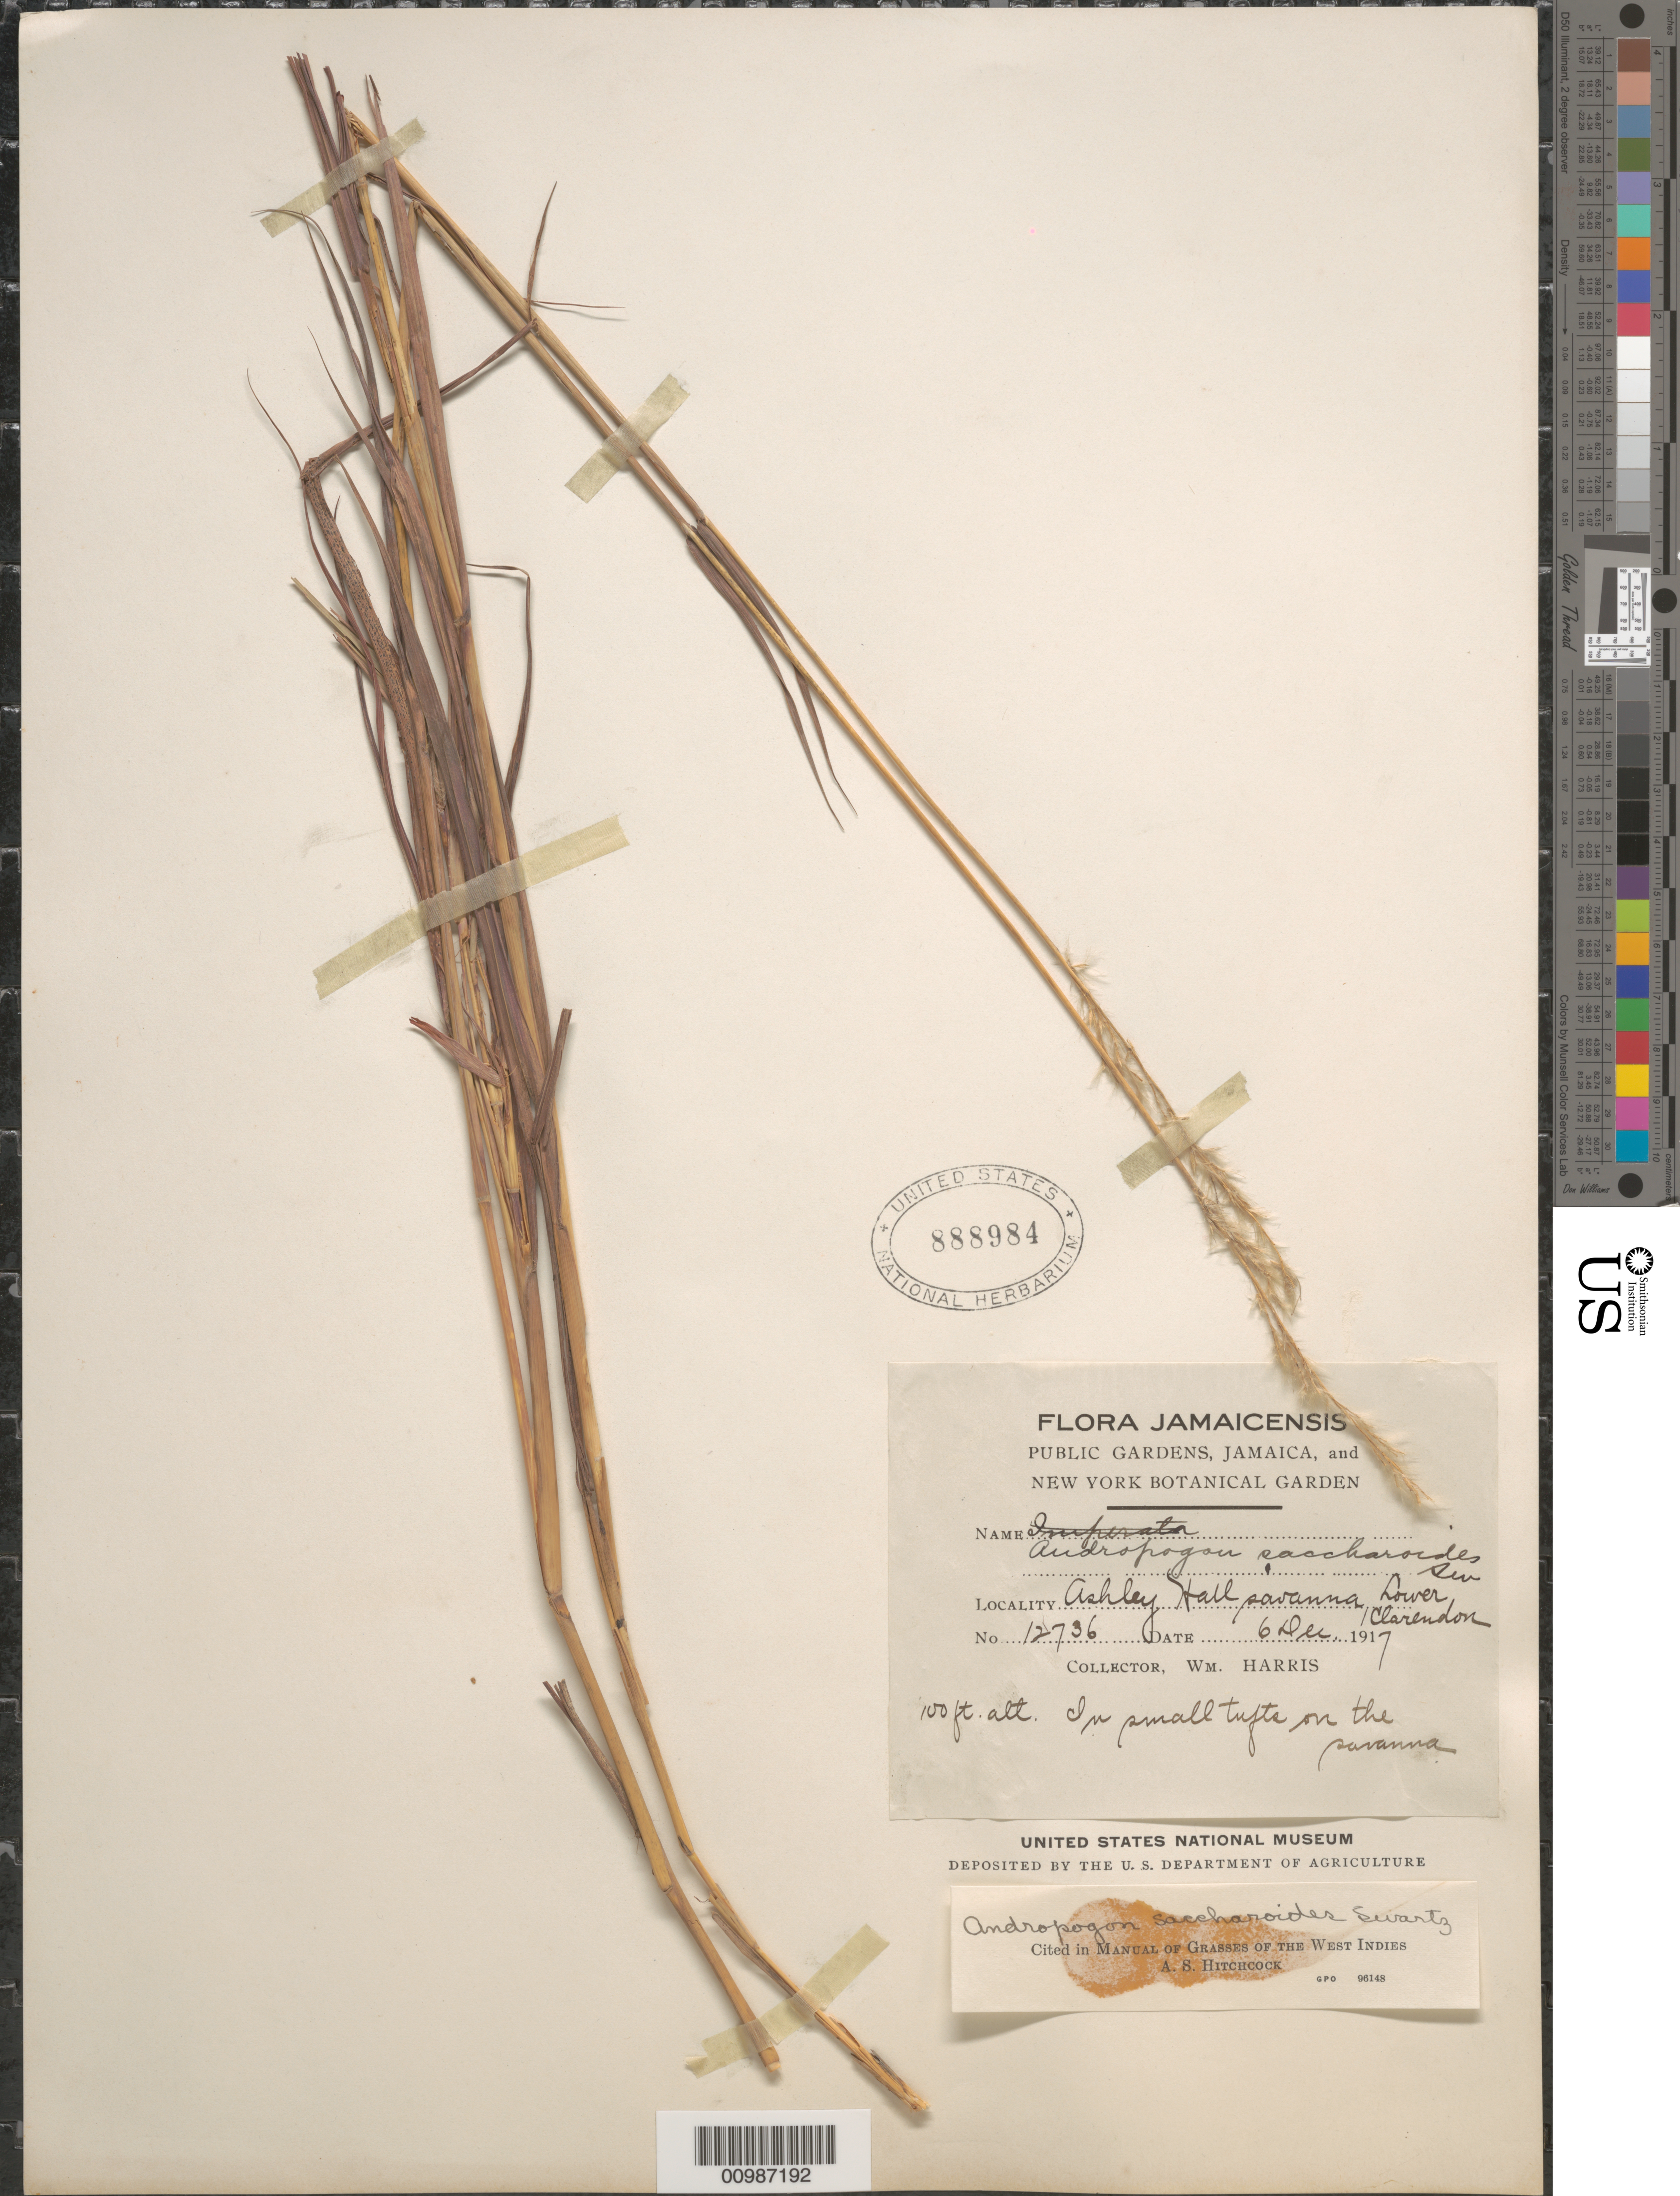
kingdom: Plantae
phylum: Tracheophyta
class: Liliopsida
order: Poales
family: Poaceae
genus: Andropogon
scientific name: Andropogon saccharoides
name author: Sw.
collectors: W. H. Harris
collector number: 12736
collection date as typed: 06 Dec 1917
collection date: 1917-12-06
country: Jamaica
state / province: Clarendon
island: Jamaica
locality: Ashley Hall savanna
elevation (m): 30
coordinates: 0 N, 0 E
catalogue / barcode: US 888984